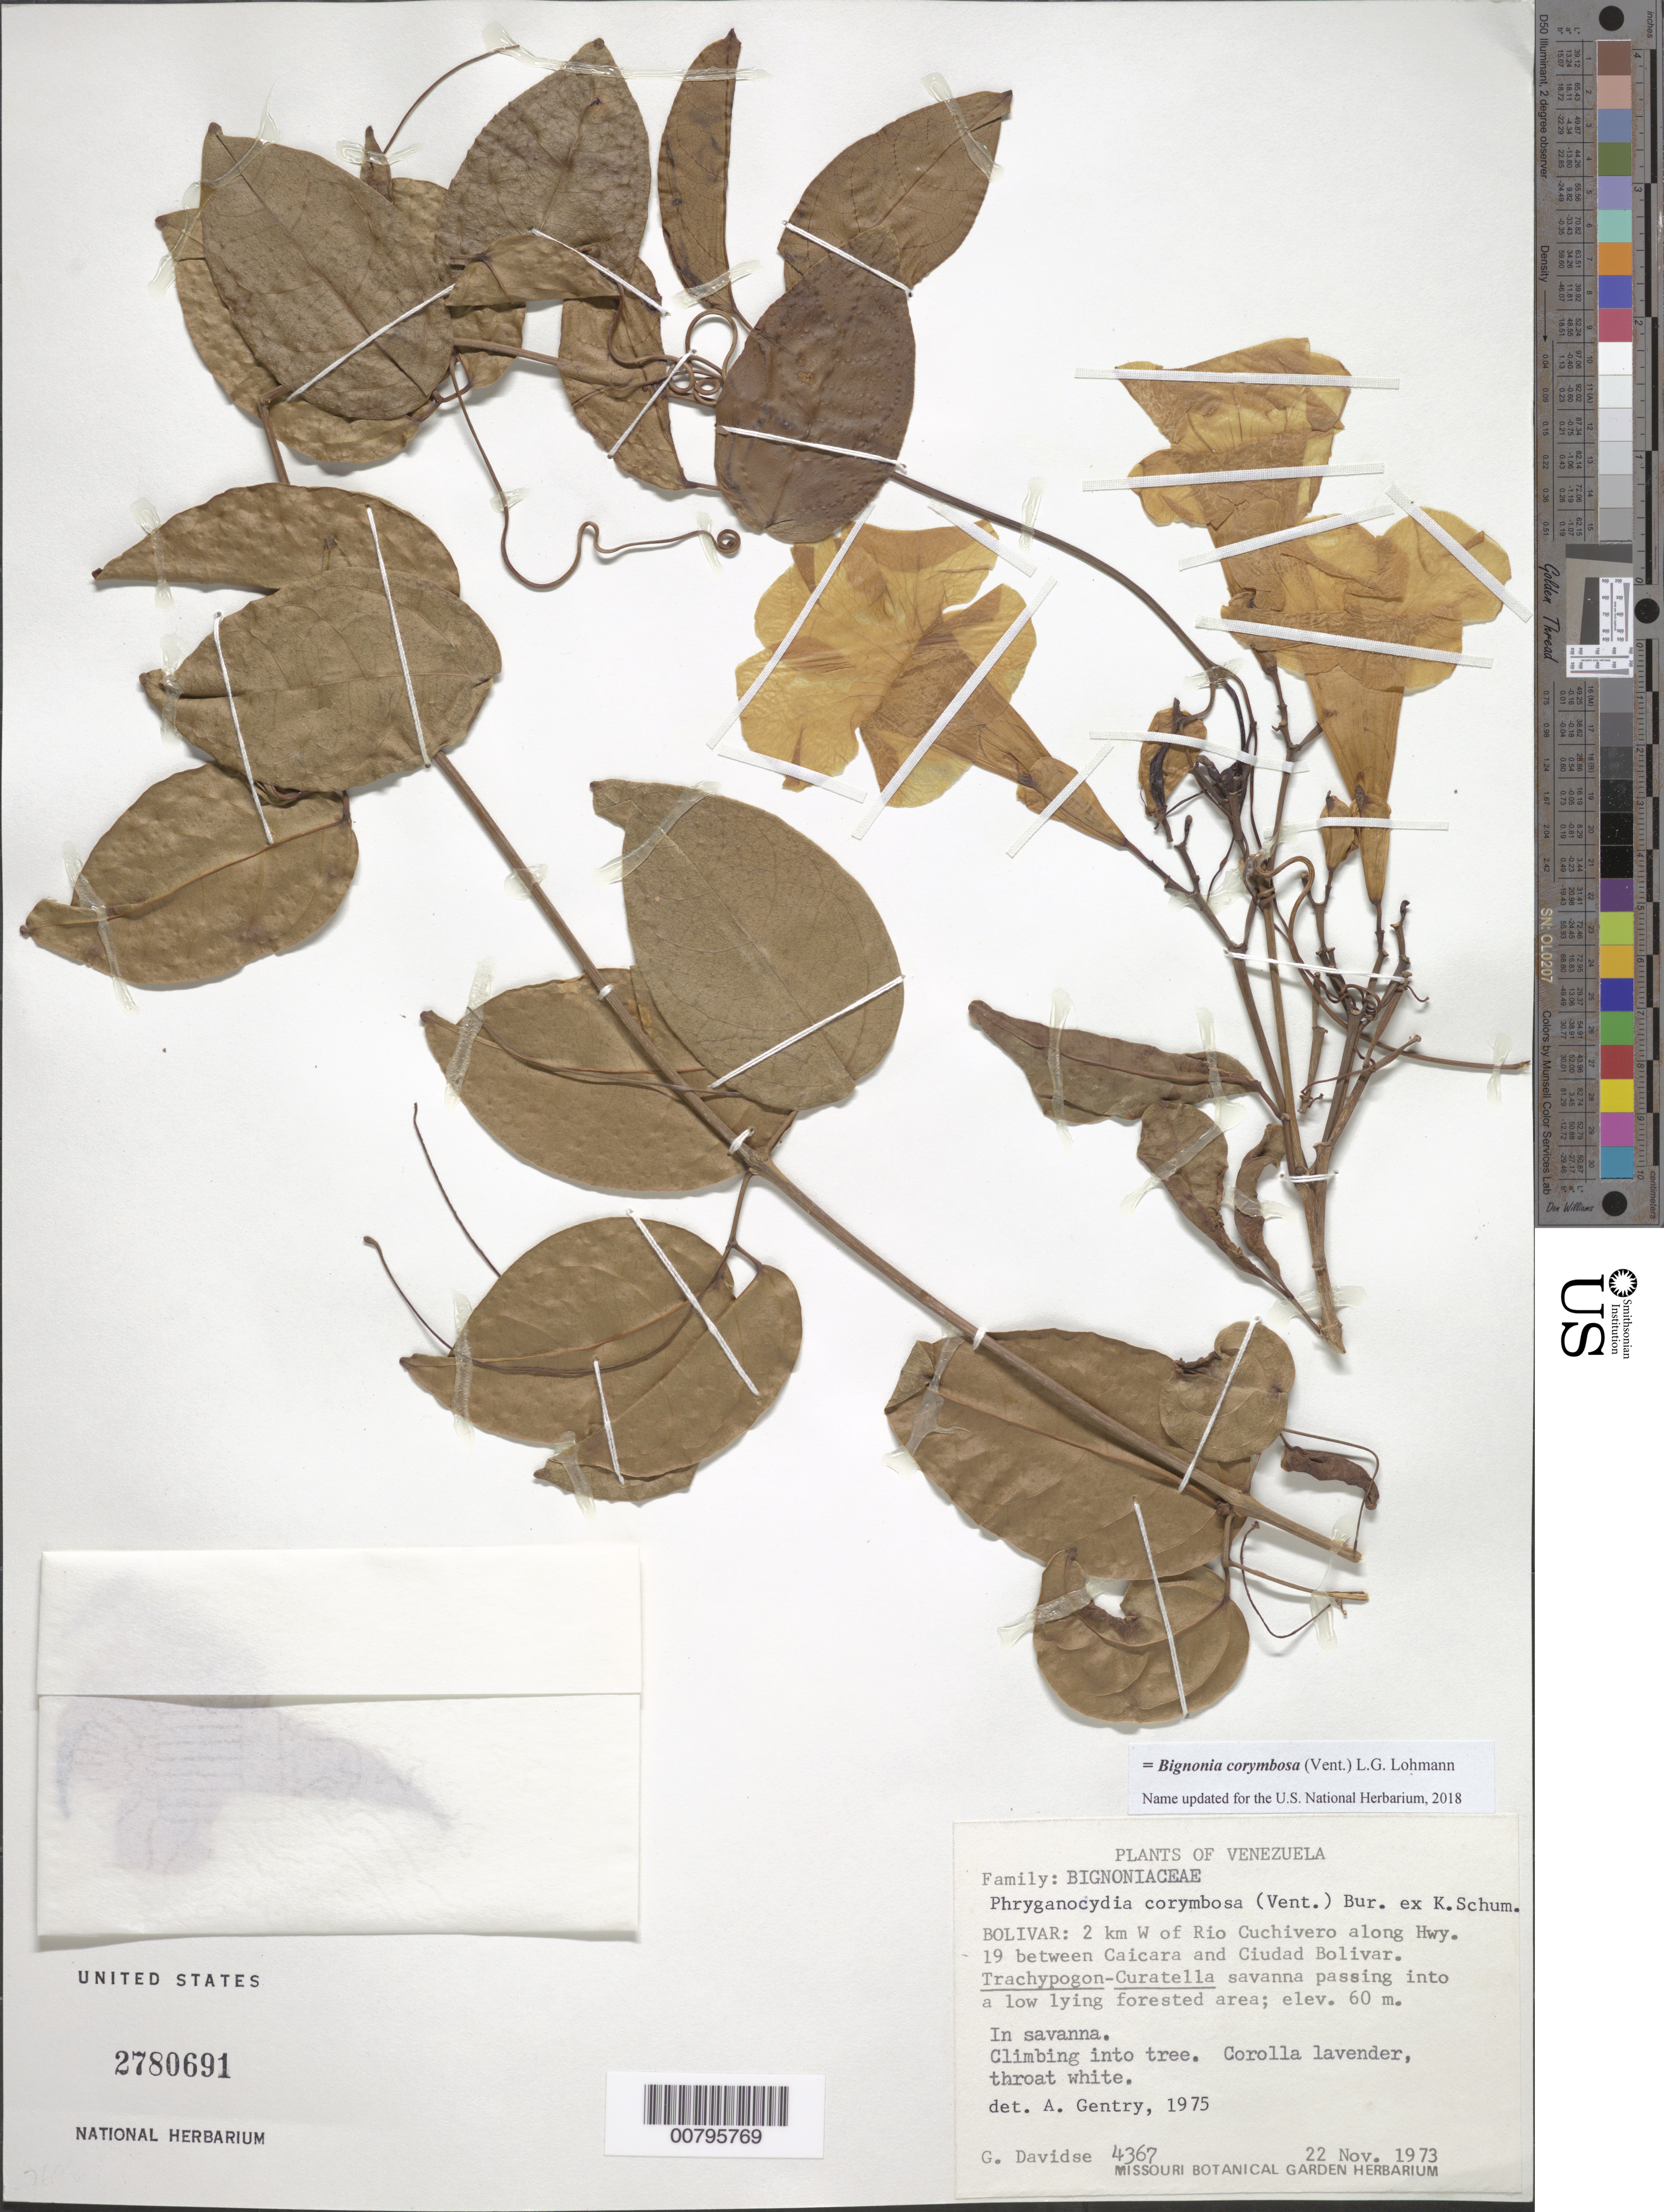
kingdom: Plantae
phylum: Tracheophyta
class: Magnoliopsida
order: Lamiales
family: Bignoniaceae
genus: Bignonia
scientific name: Bignonia corymbosa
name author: (Vent.) L.G. Lohmann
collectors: G. Davidse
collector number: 4367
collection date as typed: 22-Nov-73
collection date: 1973-11-22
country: Venezuela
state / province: Bolívar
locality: Caicara to Ciudad Bolívar, 2 km W of Río Cuchivero along Hwy. 19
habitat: Trachypogon-Curatella savanna passing into a low lying forested area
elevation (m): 60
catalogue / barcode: US 2780691